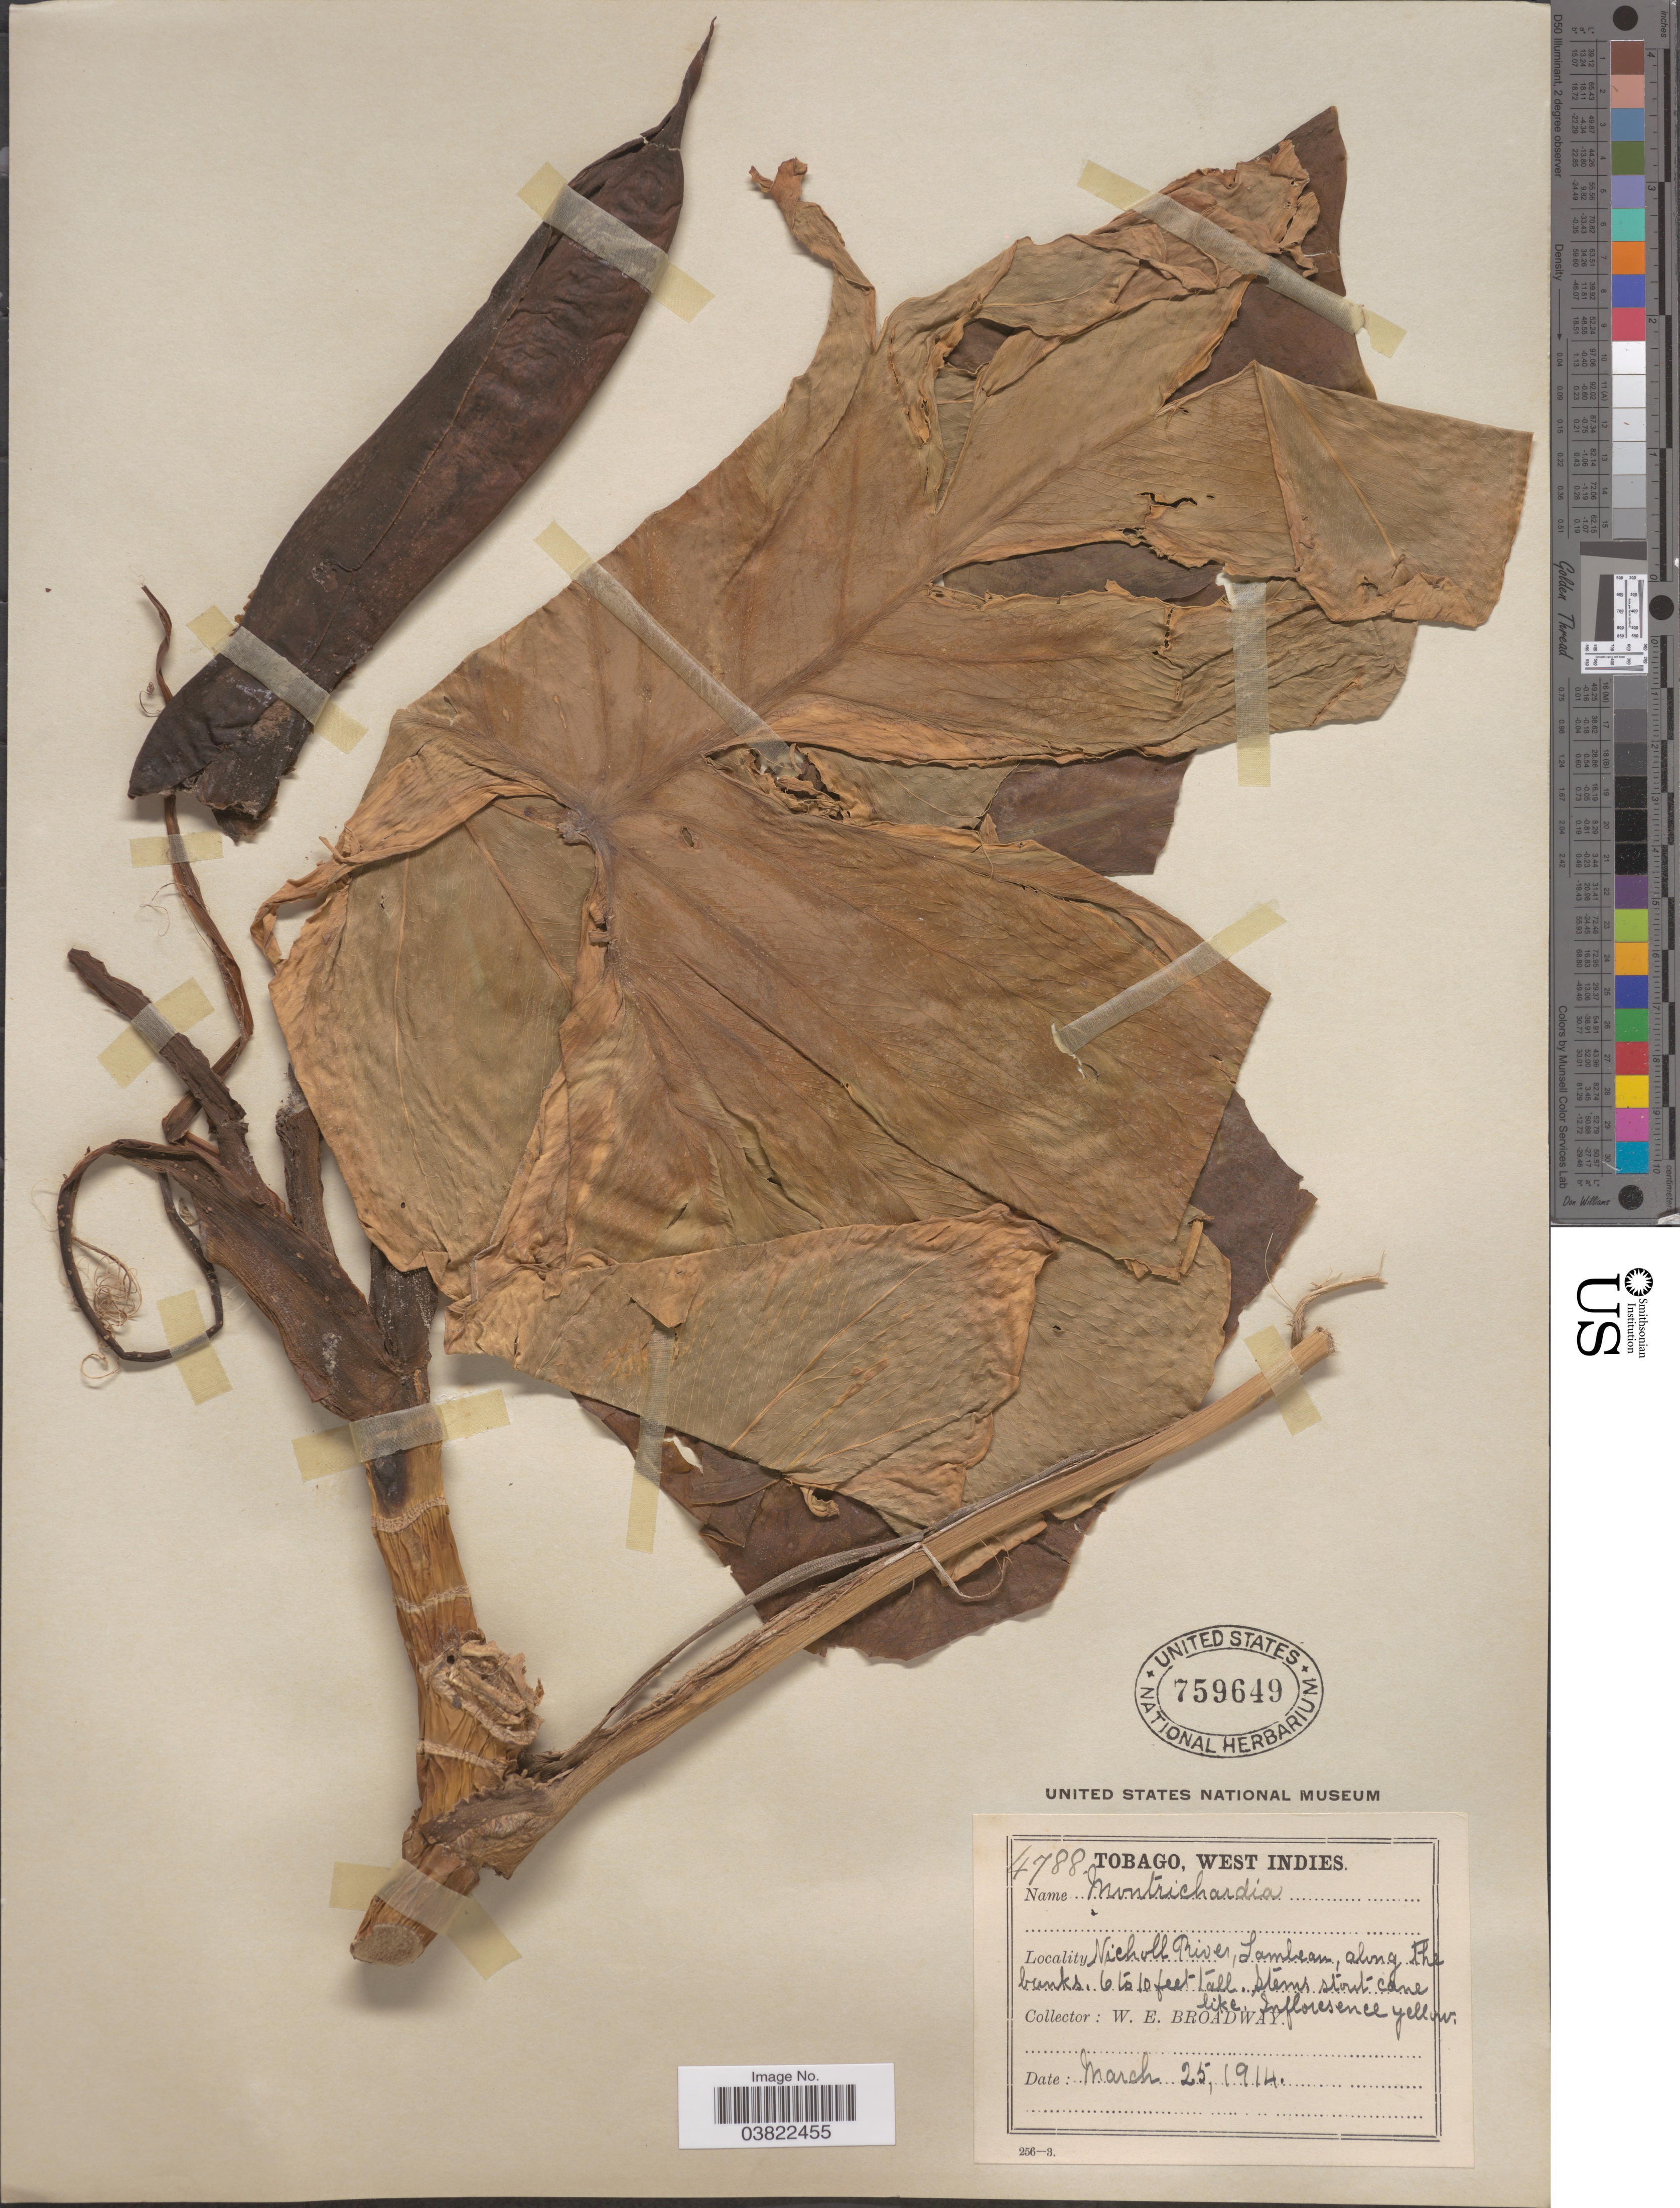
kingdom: Plantae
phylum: Tracheophyta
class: Liliopsida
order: Alismatales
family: Araceae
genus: Montrichardia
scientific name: Montrichardia arborea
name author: (Kunth) Schott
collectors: W. E. Broadway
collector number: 4788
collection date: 1914-03-25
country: Trinidad and Tobago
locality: Tobago, West Indies. Nicholl River, Lambeau, along the banks.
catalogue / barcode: US 759649